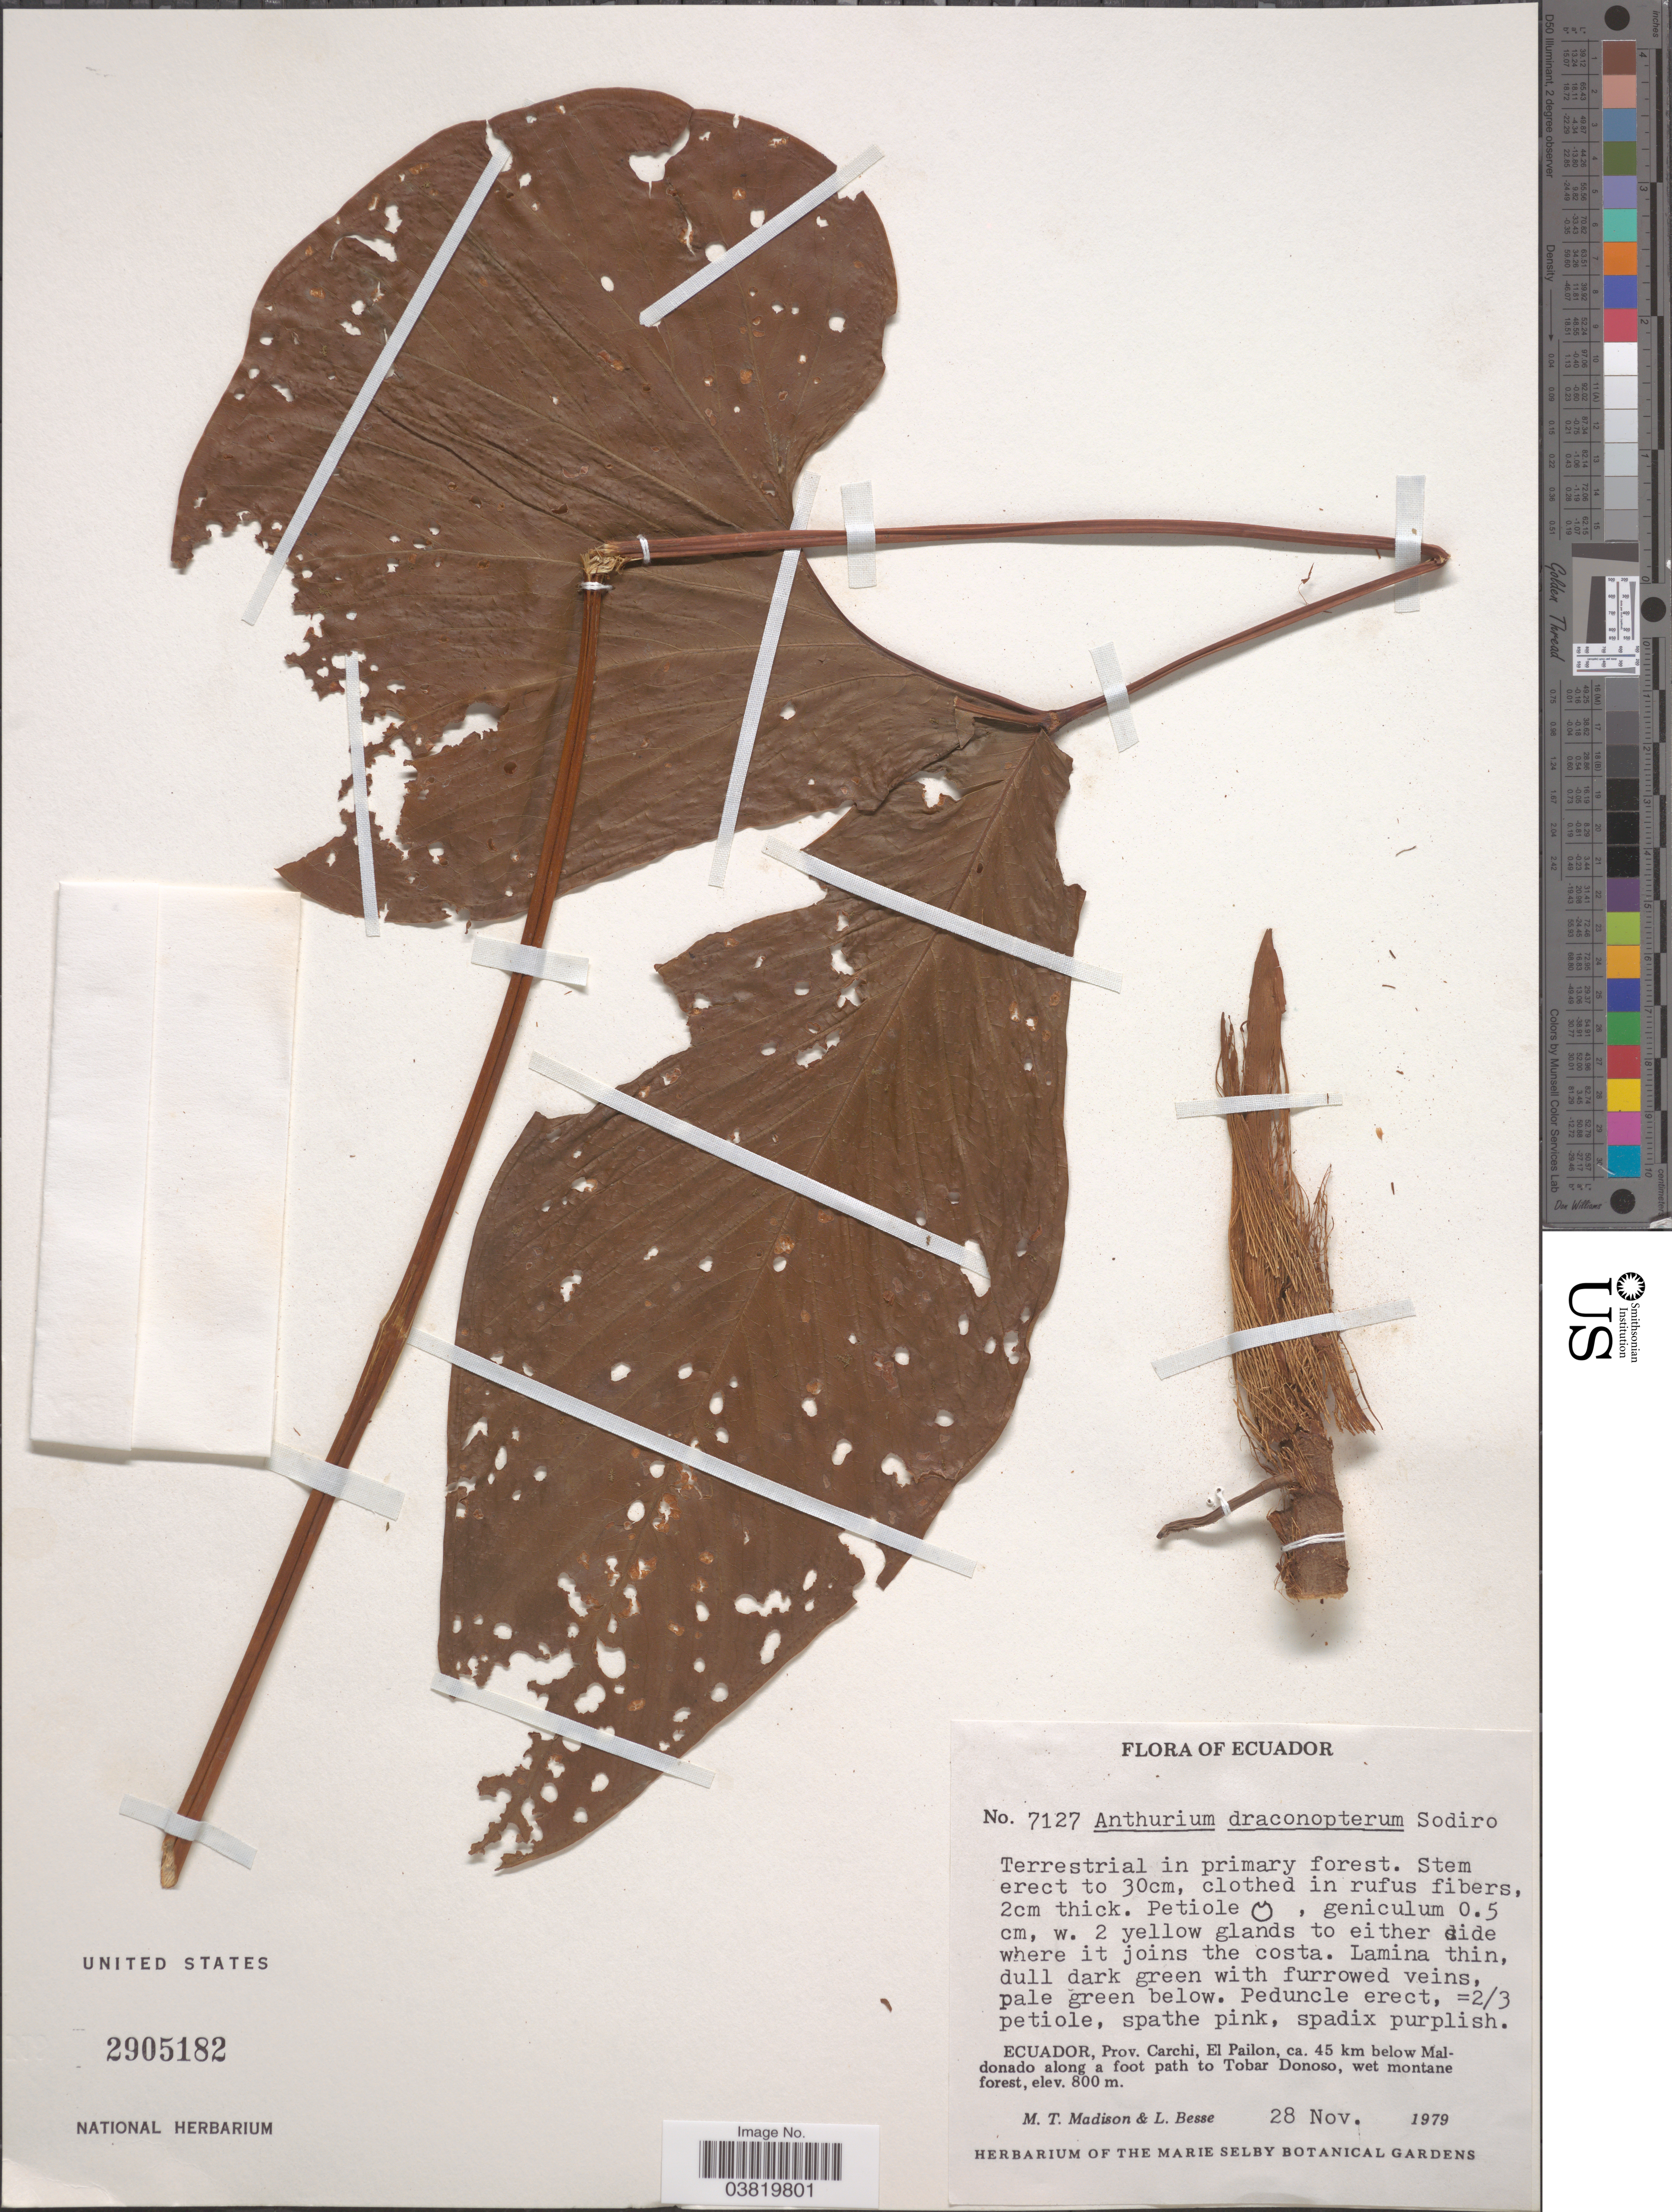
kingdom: Plantae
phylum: Tracheophyta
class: Liliopsida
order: Alismatales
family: Araceae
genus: Anthurium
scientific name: Anthurium draconopterum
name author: Sodiro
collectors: M. T. Madison & L. Besse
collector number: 7127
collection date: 1979-11-28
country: Ecuador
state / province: Carchi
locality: El Pailon, ca. 45 km below Maldonado along a foot path to Tobar Donoso, wet montane forest.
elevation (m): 800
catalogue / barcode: US 2905182